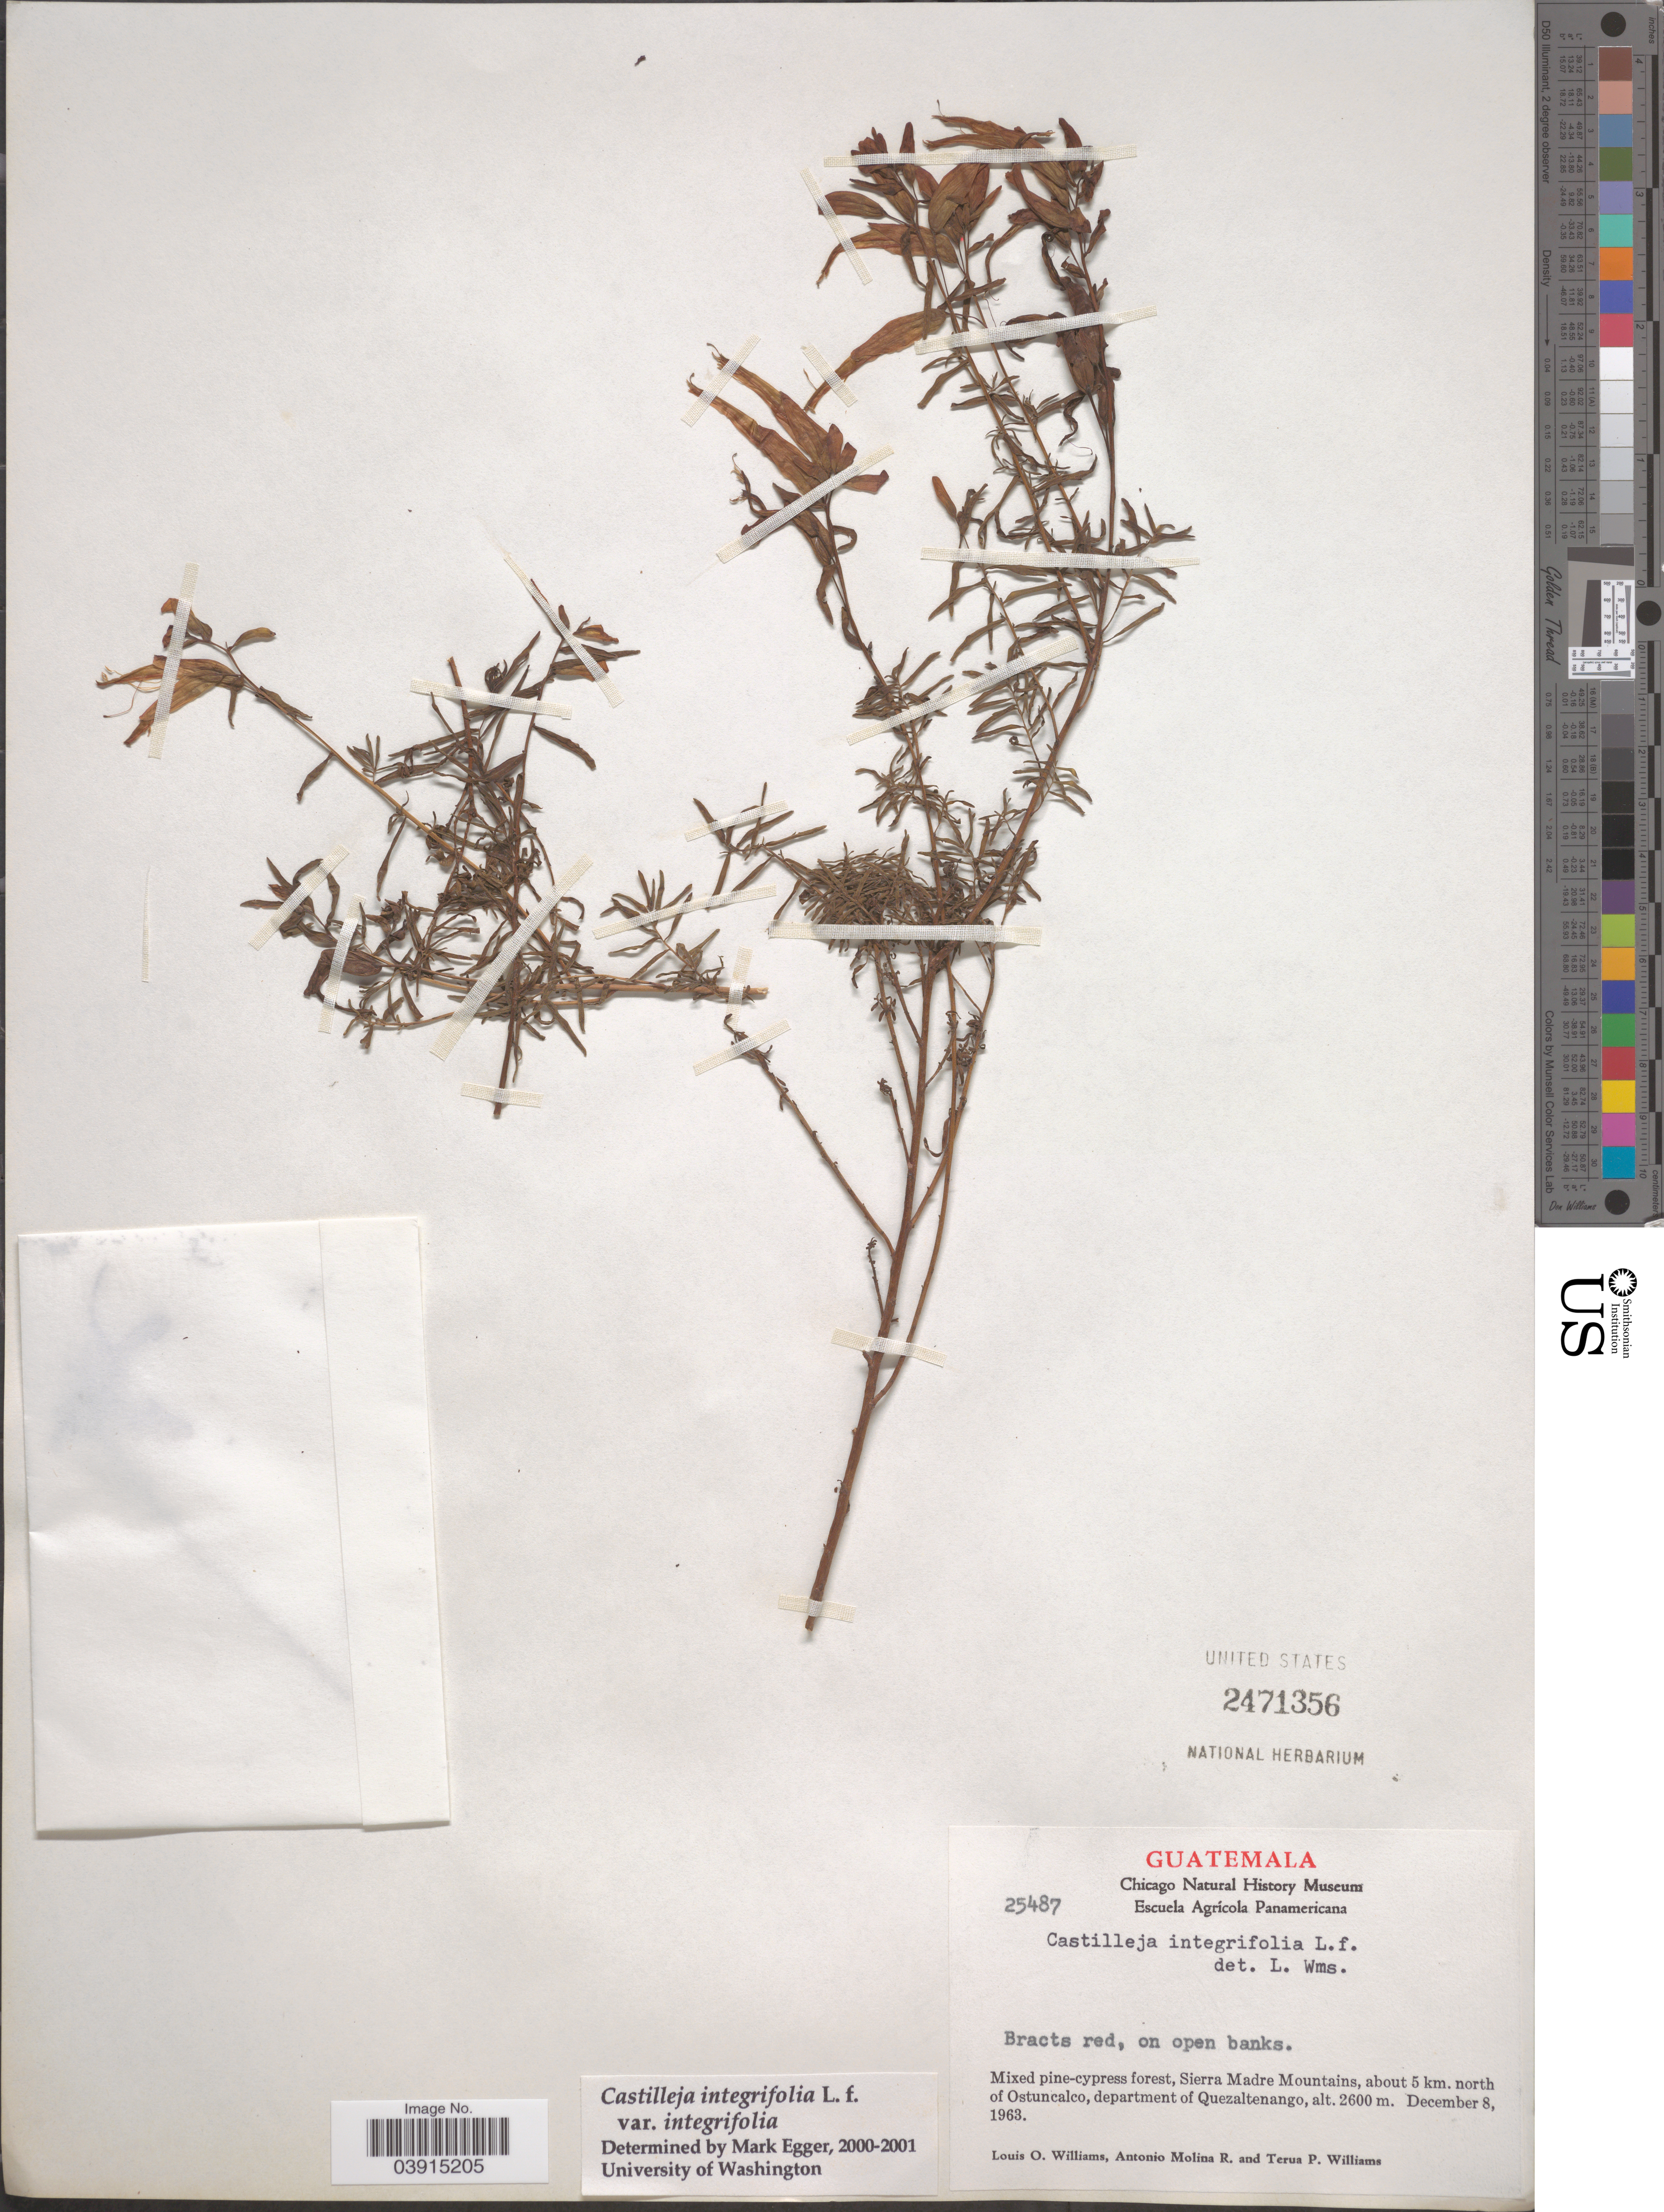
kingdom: Plantae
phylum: Tracheophyta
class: Magnoliopsida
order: Lamiales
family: Orobanchaceae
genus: Castilleja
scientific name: Castilleja integrifolia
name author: L. f.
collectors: L. O. Williams, A. Molina R. & T. Williams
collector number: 25487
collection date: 1963-12-08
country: Guatemala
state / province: Quetzaltenango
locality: Sierra Madre Mountains, about 5 km. north of Ostuncalco, department of Quezaltenango.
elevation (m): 2600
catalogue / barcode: US 2471356